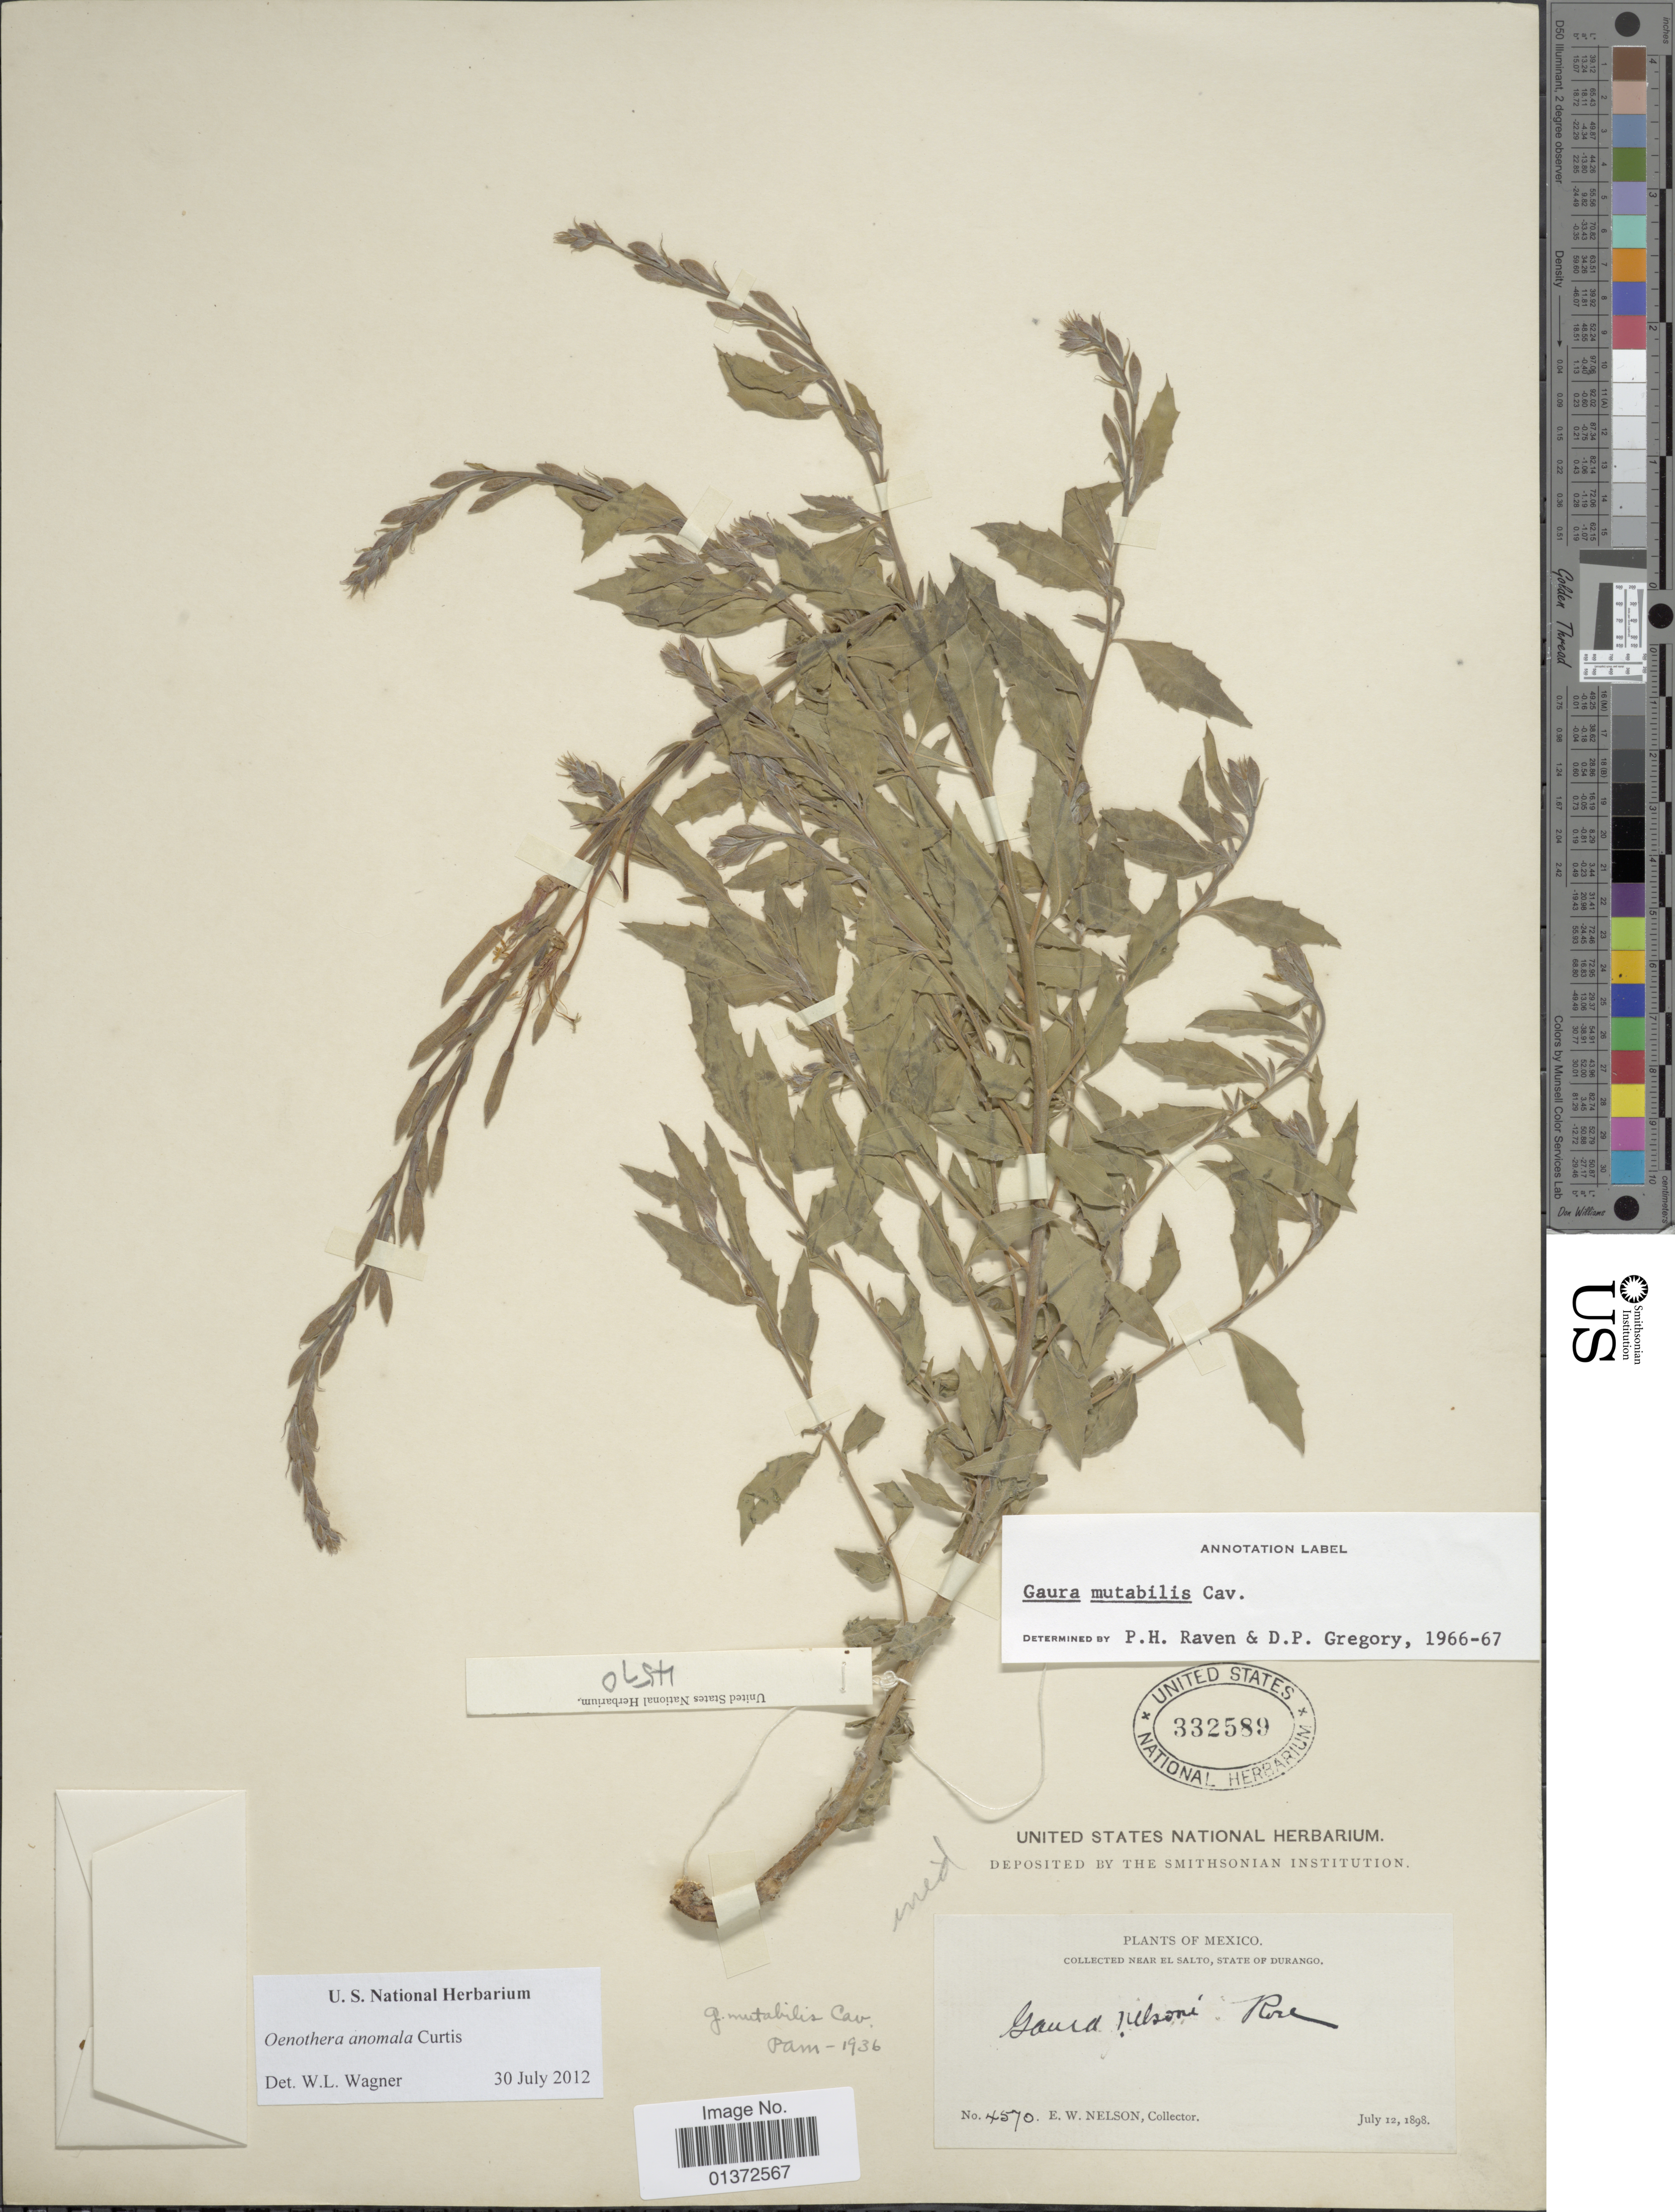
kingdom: Plantae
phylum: Tracheophyta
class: Magnoliopsida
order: Myrtales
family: Onagraceae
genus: Oenothera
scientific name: Oenothera anomala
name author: Curtis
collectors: E. W. Nelson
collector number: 4570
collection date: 1898-07-12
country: Mexico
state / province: Durango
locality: Near El Salto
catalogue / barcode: US 332589